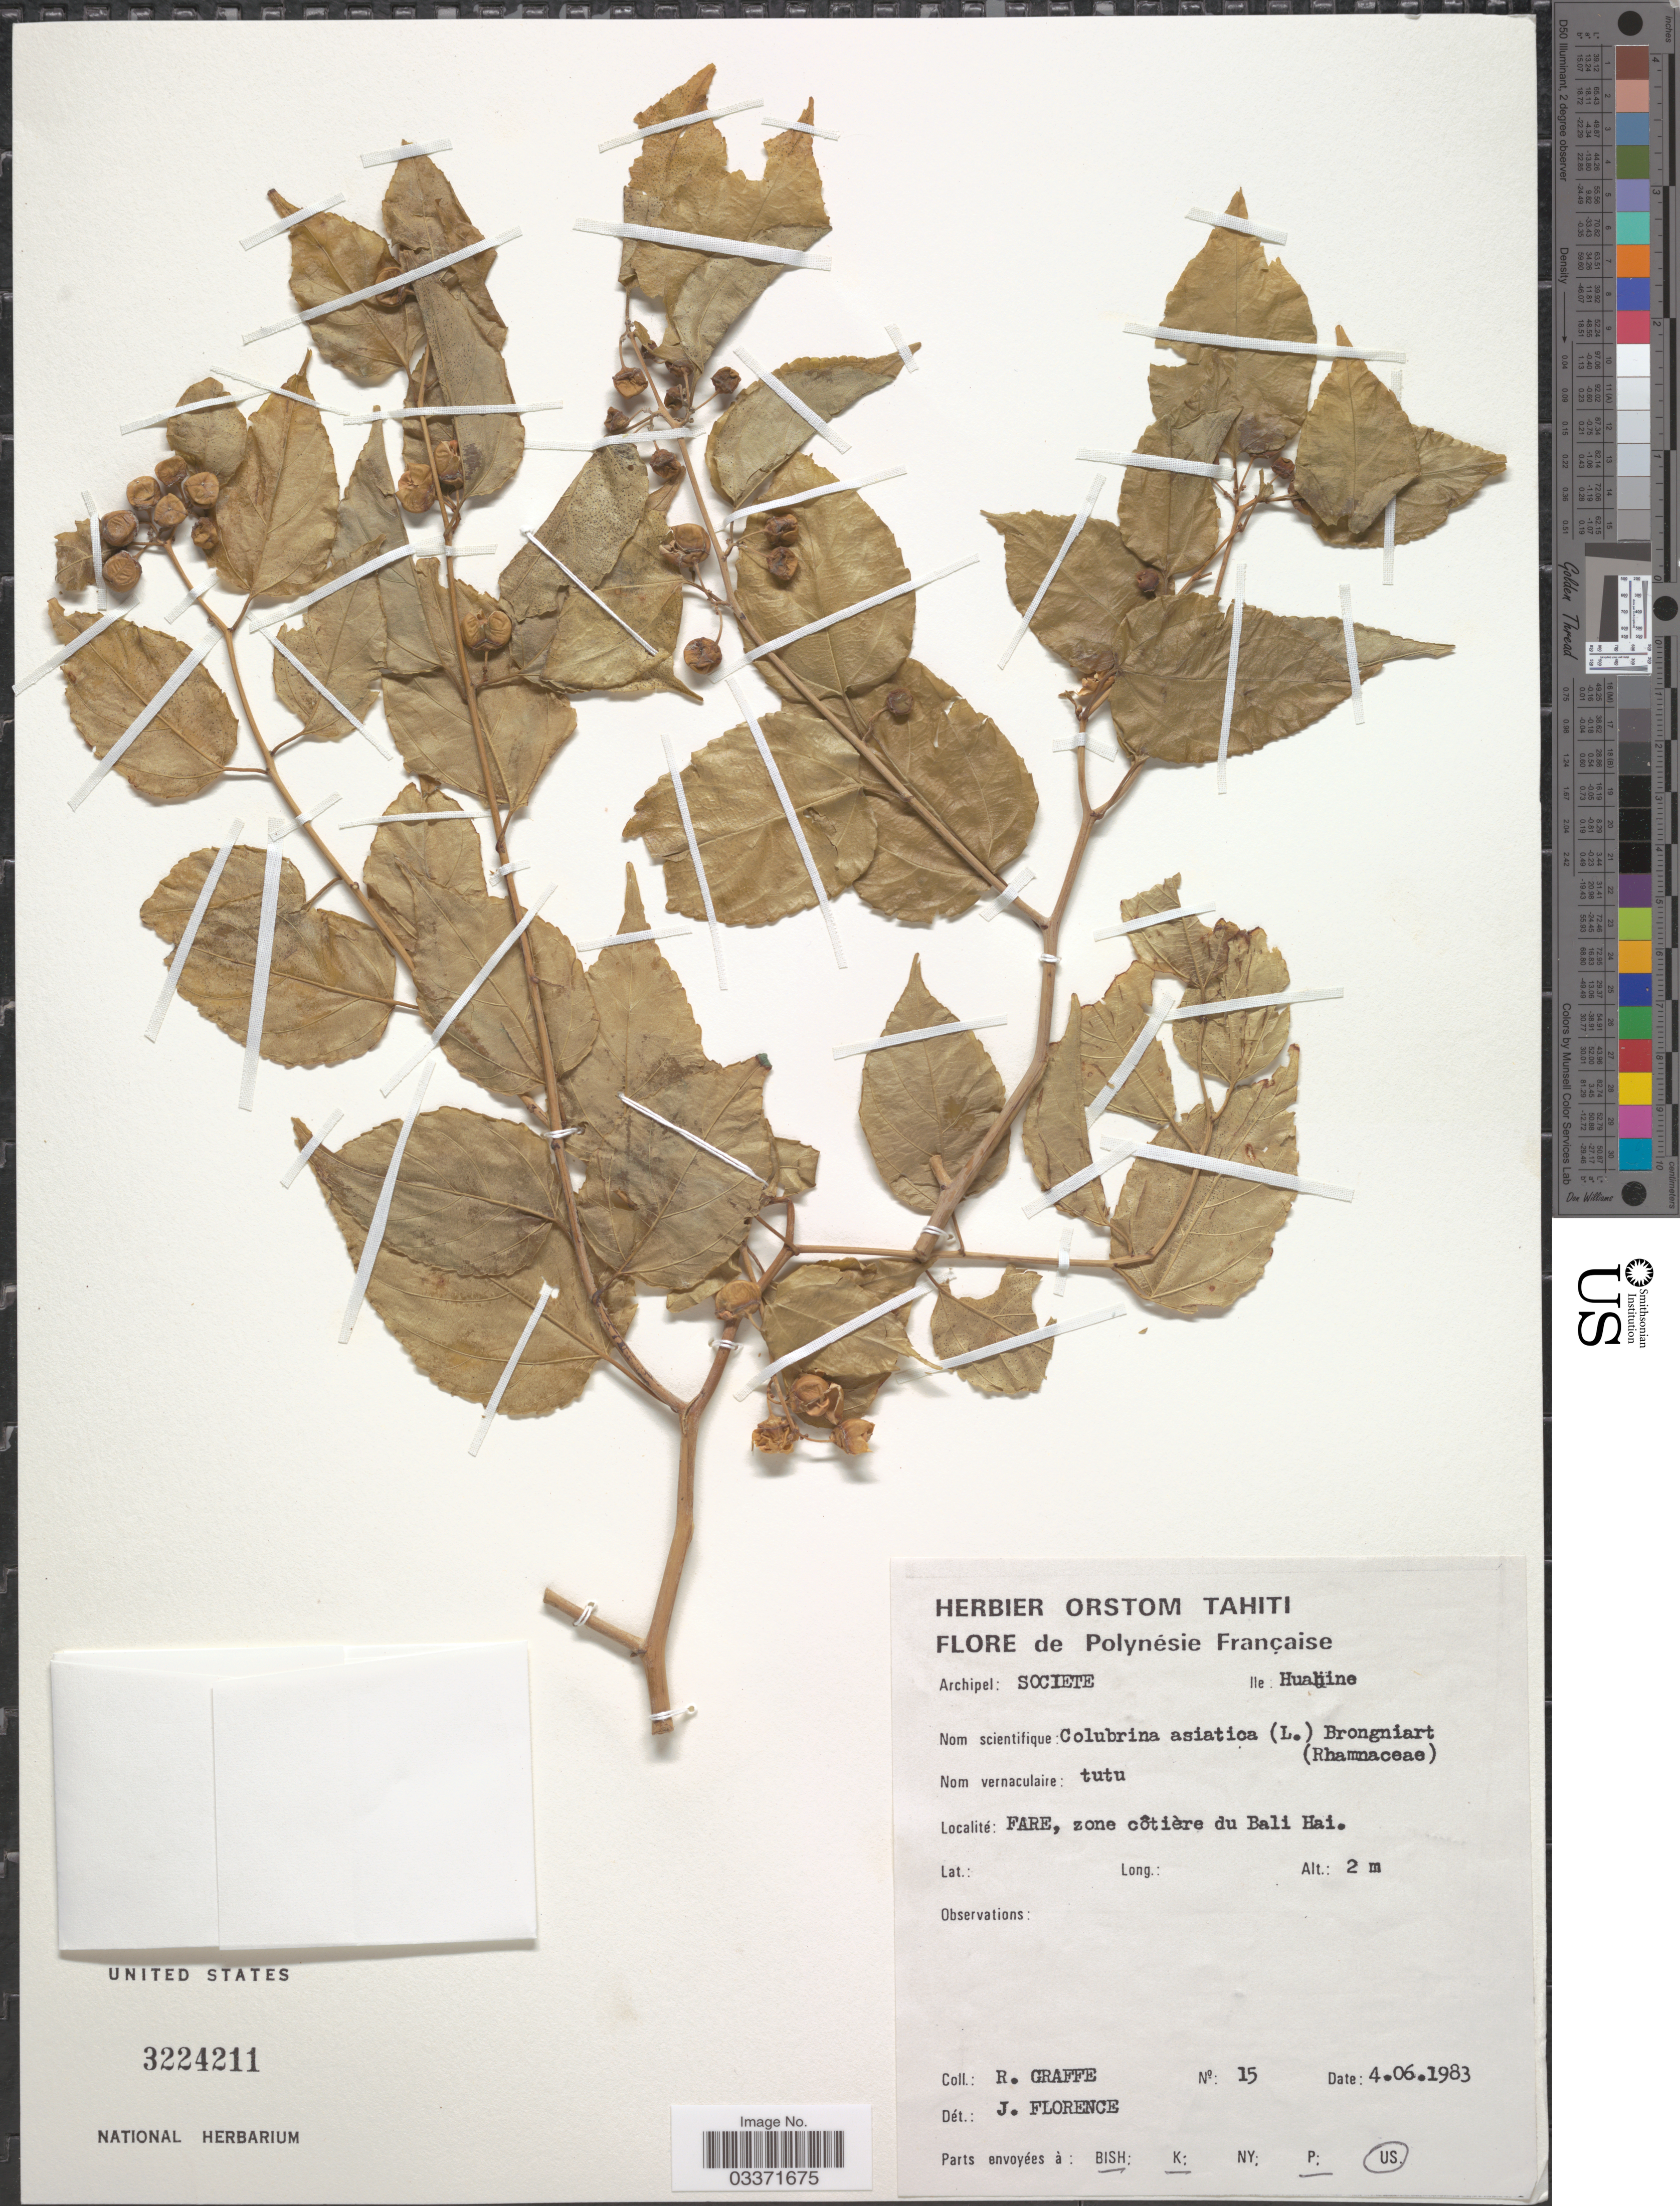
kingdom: Plantae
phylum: Tracheophyta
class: Magnoliopsida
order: Rosales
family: Rhamnaceae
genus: Colubrina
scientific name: Colubrina asiatica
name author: (L.) Brongn.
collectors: R. Graffe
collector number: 15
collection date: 1983-06-04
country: French Polynesia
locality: Archipel: Societe, Ile: Huahine, Fare, zone côtière du Bali Hai.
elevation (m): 2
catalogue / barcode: US 3224211